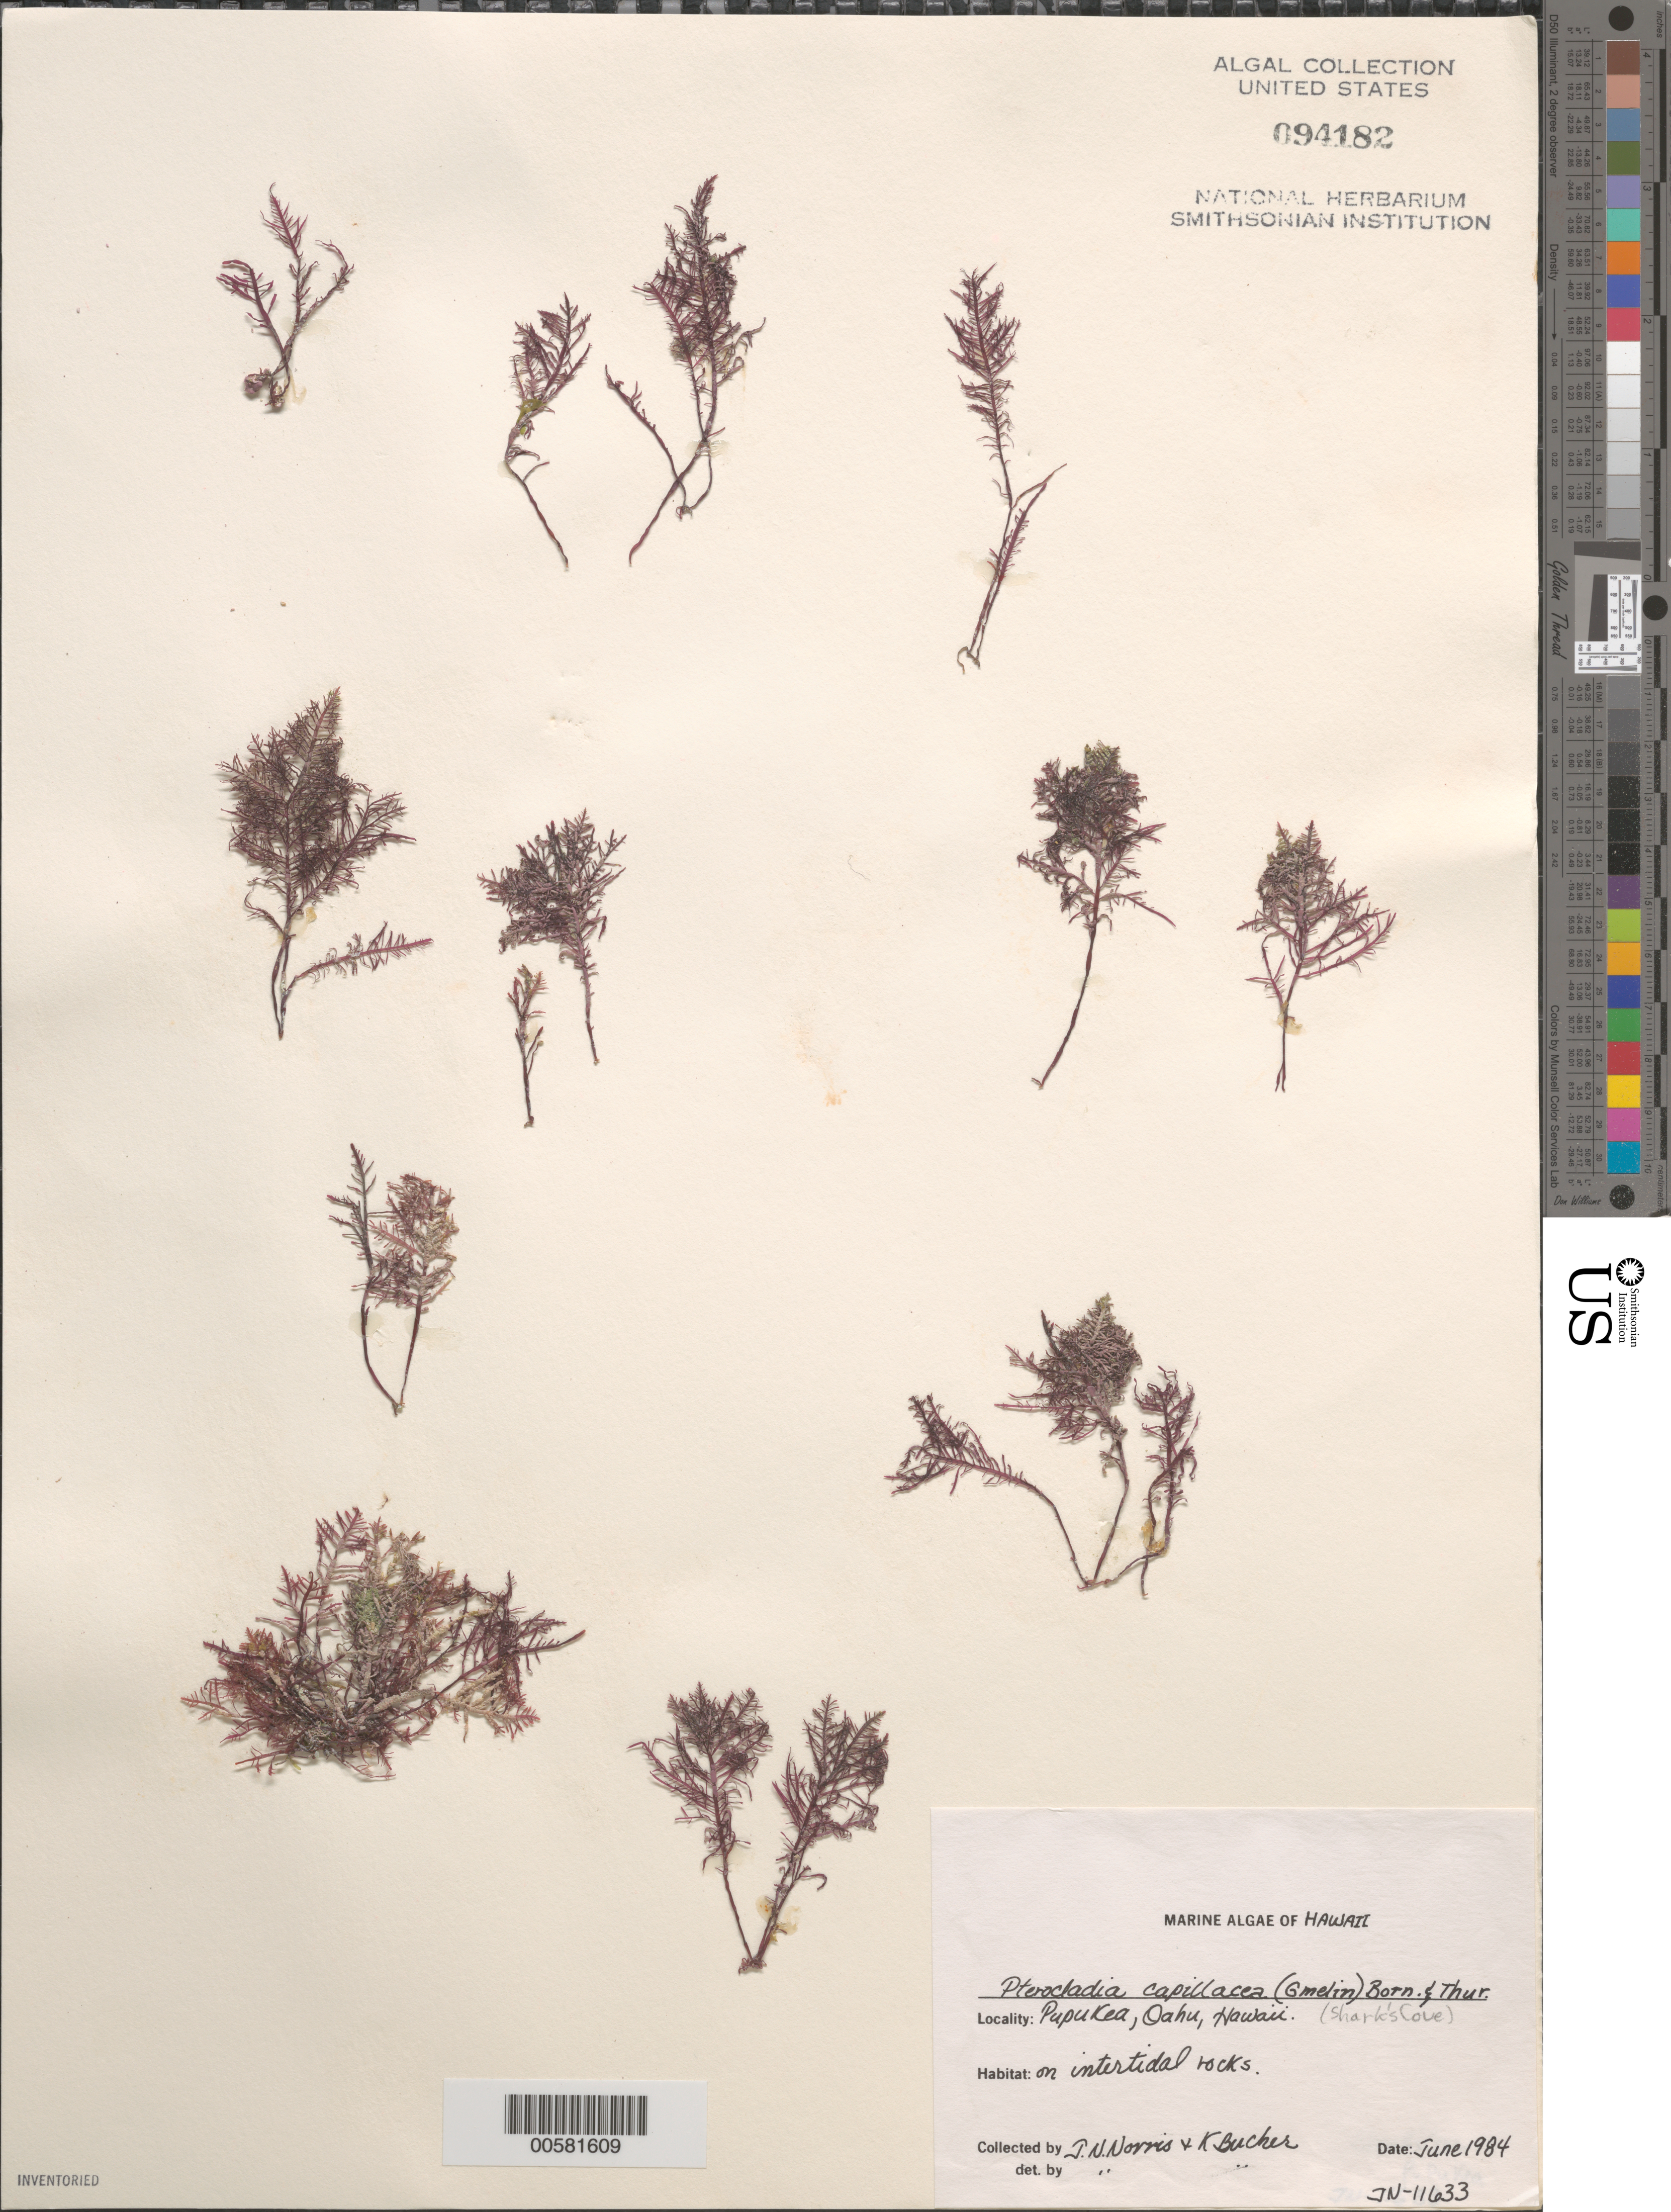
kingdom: Plantae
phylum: Rhodophyta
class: Florideophyceae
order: Gelidiales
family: Pterocladiaceae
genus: Pterocladiella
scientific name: Pterocladiella capillacea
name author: (S.G. Gmel.) Santelices & Hommers.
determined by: Algae name updating Project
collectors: J. N. Norris & K. E. Bucher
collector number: JN-11633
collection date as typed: Jun 1984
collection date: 1984-06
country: United States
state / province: Hawaii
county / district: Honolulu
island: Oahu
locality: Pupukea, Shark Cove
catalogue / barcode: US 94182